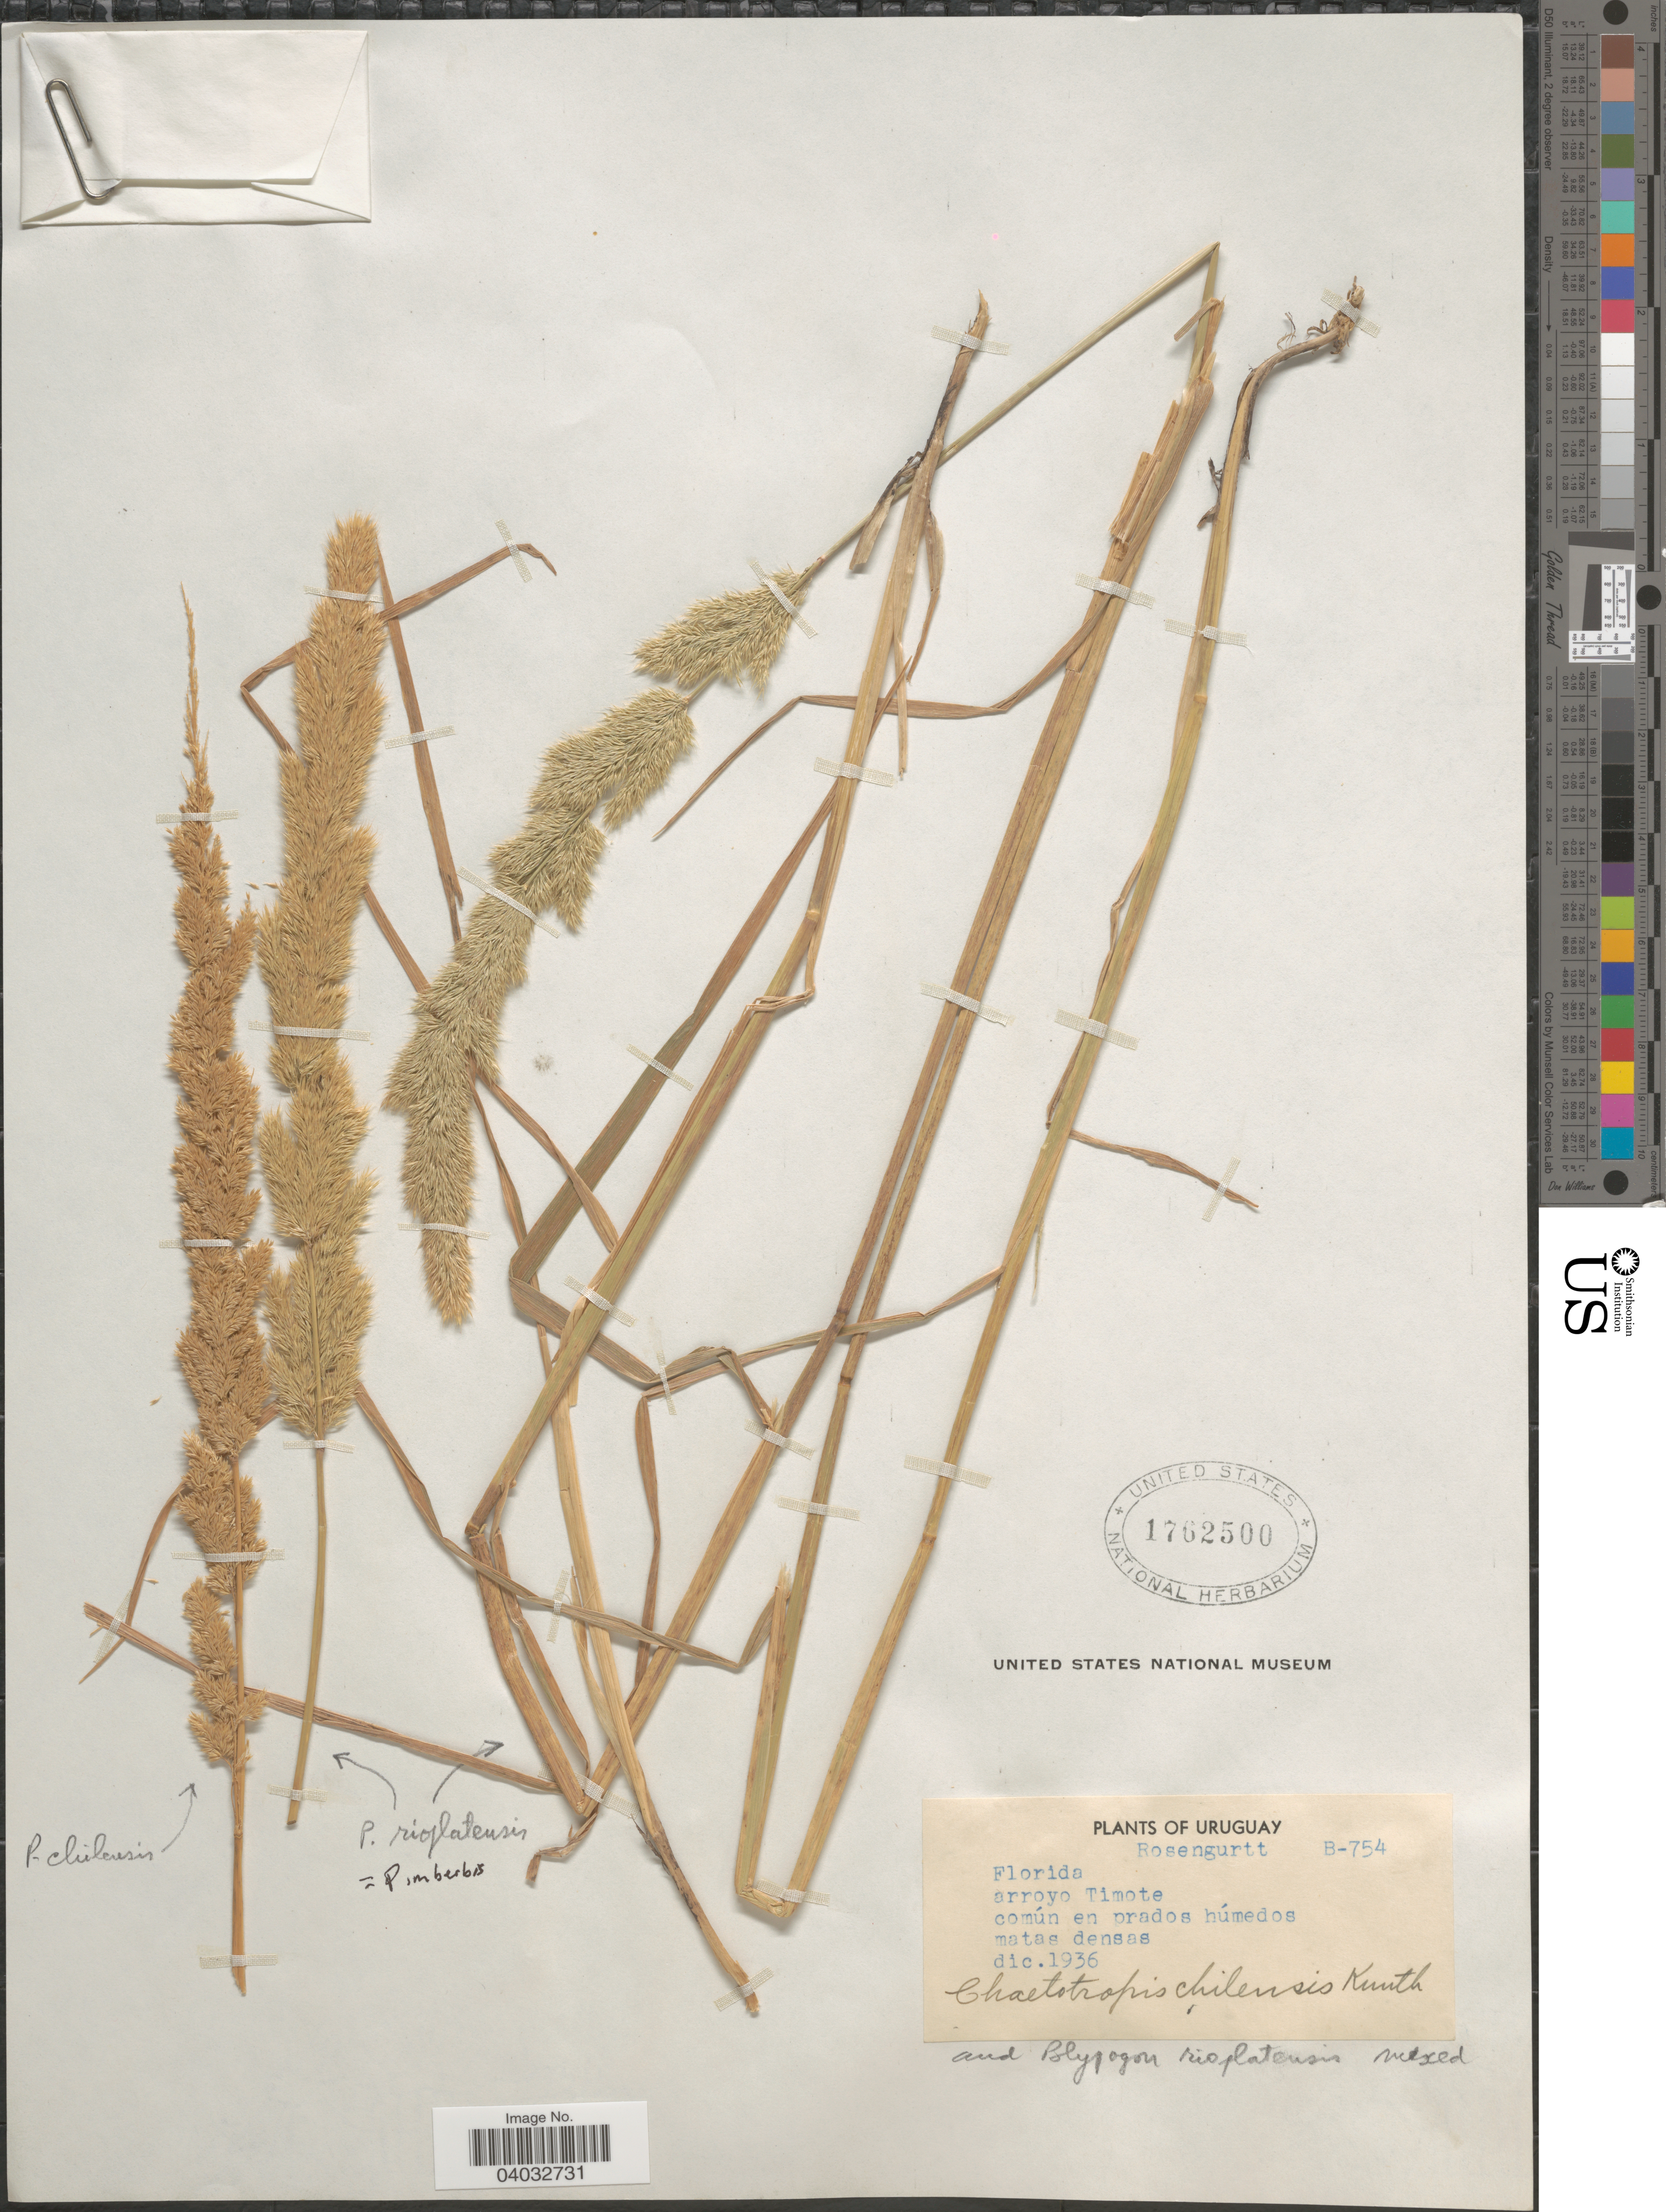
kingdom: Plantae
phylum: Tracheophyta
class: Liliopsida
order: Poales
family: Poaceae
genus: Chaetotropis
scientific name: Chaetotropis chiliensis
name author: Kunth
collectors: Rosengurtt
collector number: B-754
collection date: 1936-12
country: Uruguay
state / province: Florida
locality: Arroyo Timote común en prados húmedos matas densas.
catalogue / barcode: US 1762500